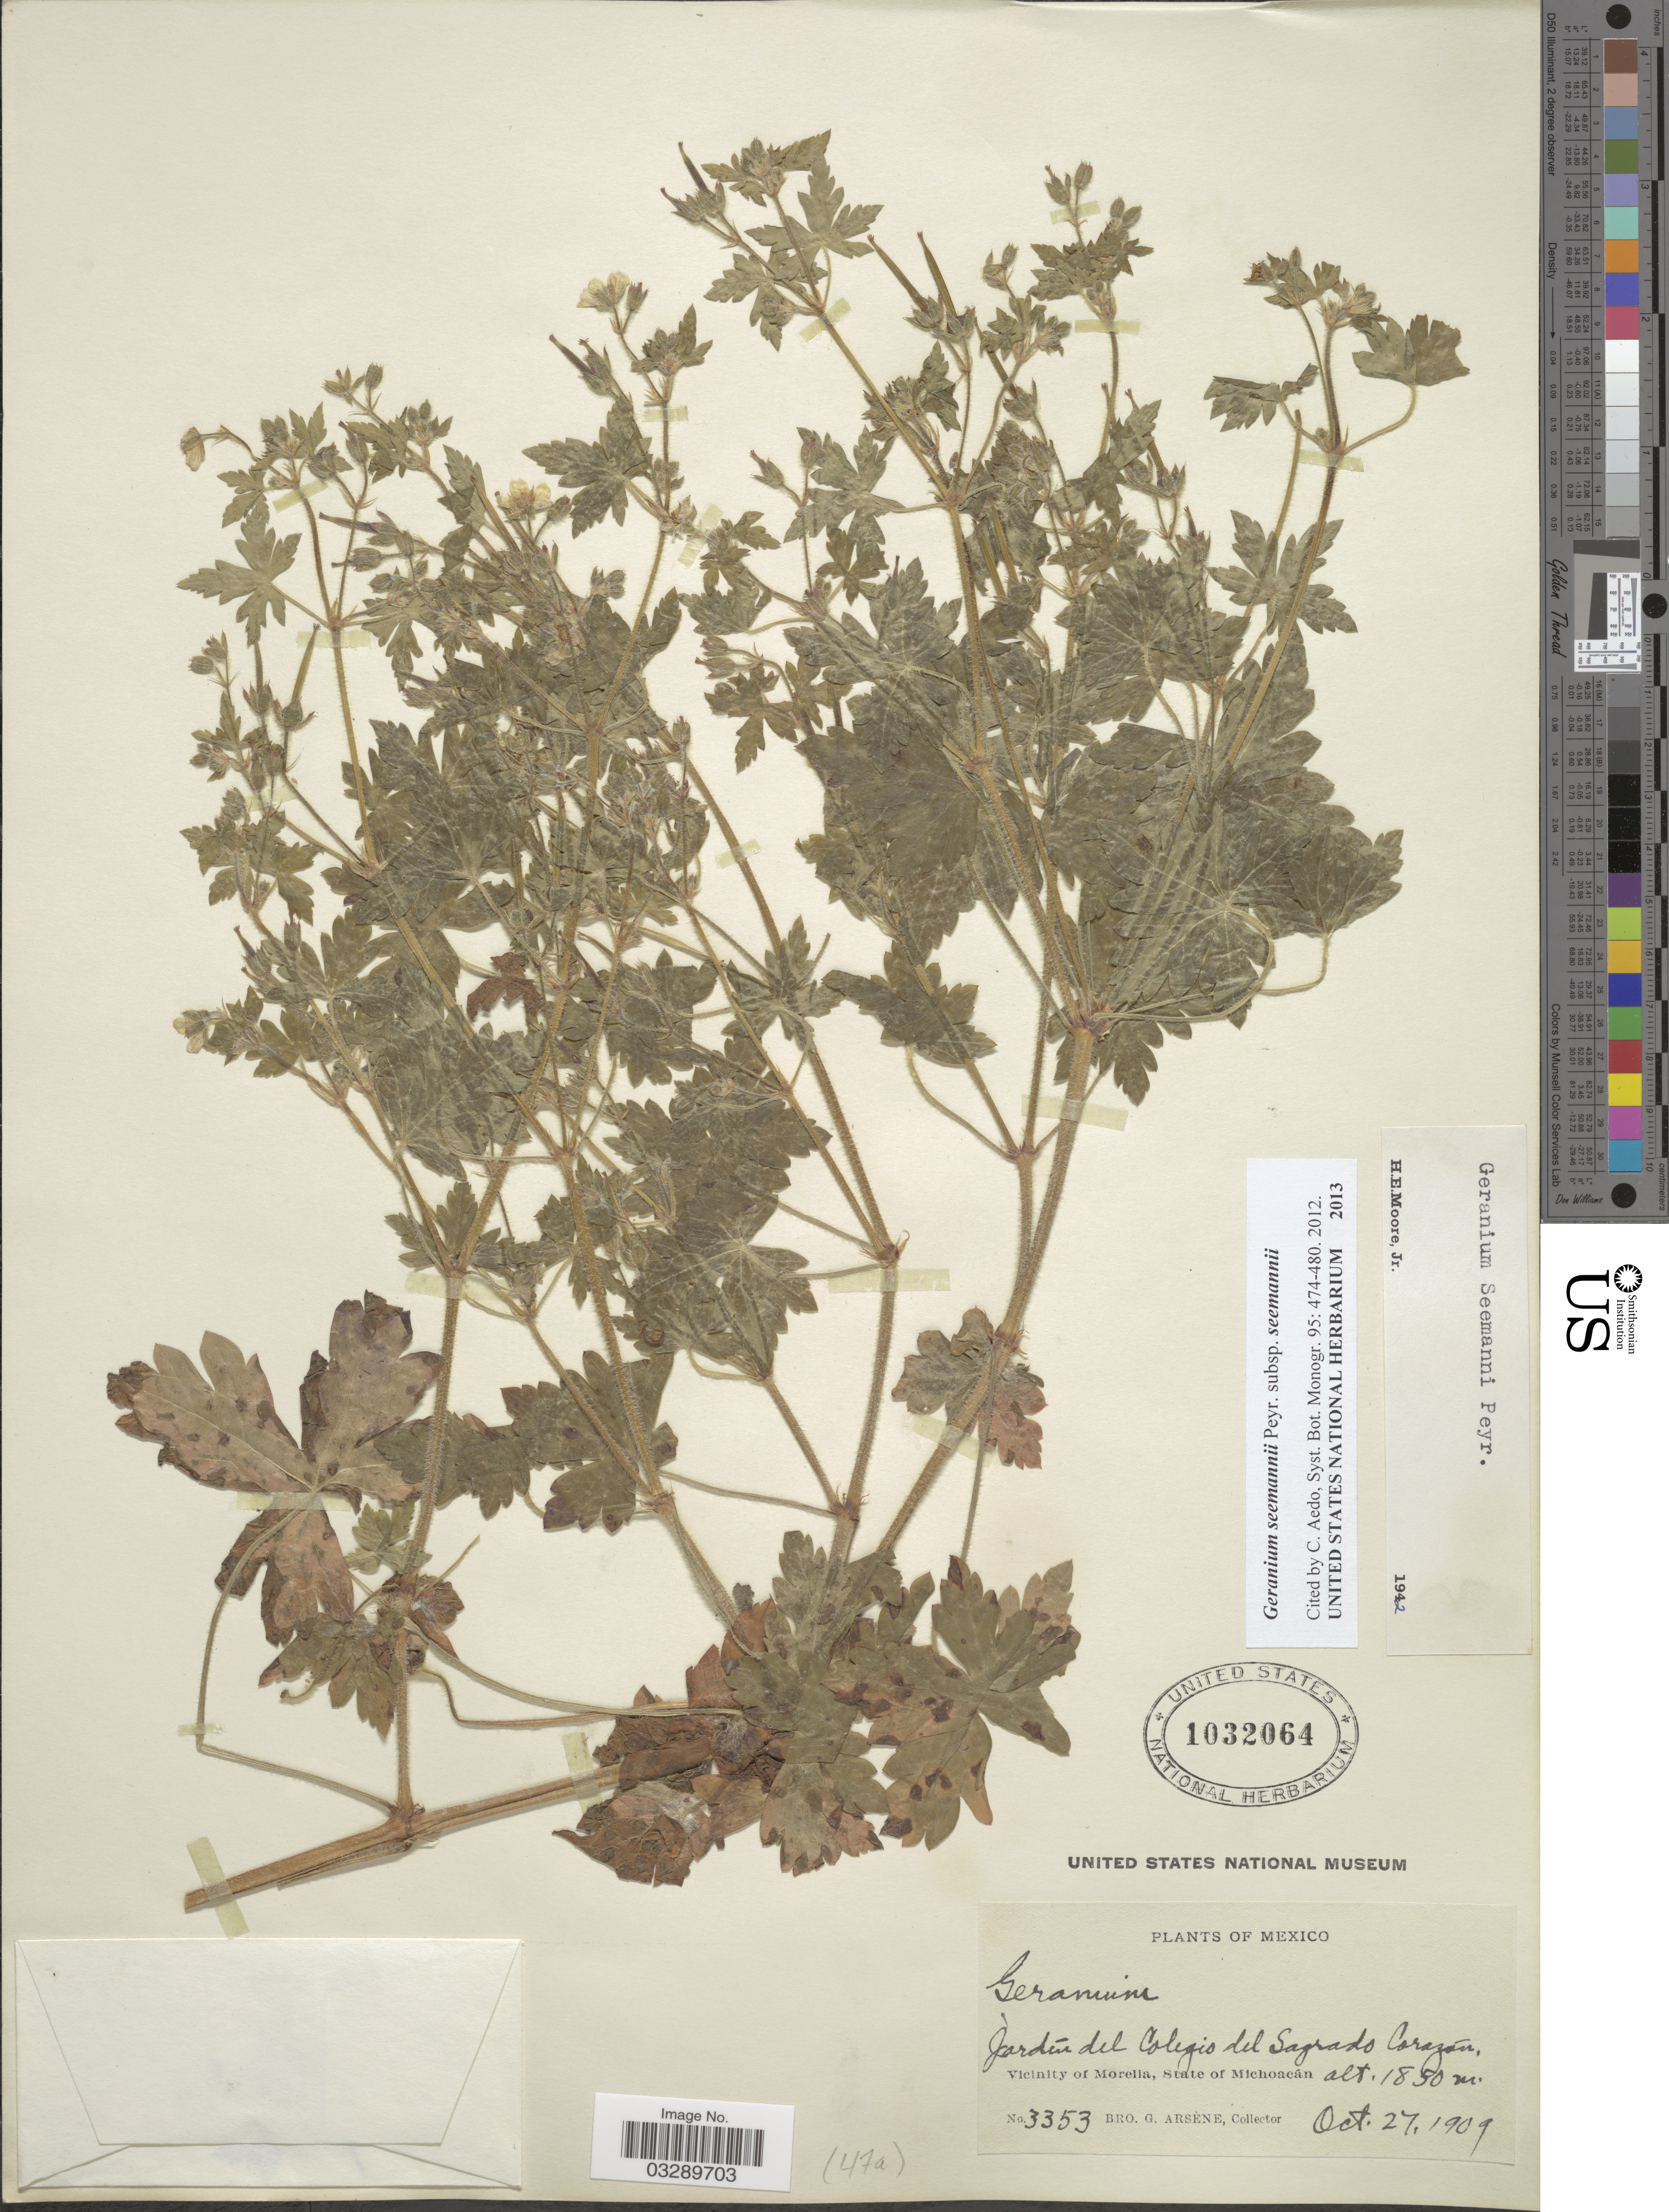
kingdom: Plantae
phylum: Tracheophyta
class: Magnoliopsida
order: Geraniales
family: Geraniaceae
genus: Geranium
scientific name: Geranium seemannii subsp. seemannii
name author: Peyr.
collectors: Bro. G. Arsène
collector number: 3353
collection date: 1909-10-27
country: Mexico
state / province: Michoacán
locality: Jardín del Colegio del Sagrado Corazón, Vicinity of Morelia.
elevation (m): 1850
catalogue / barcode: US 1032064